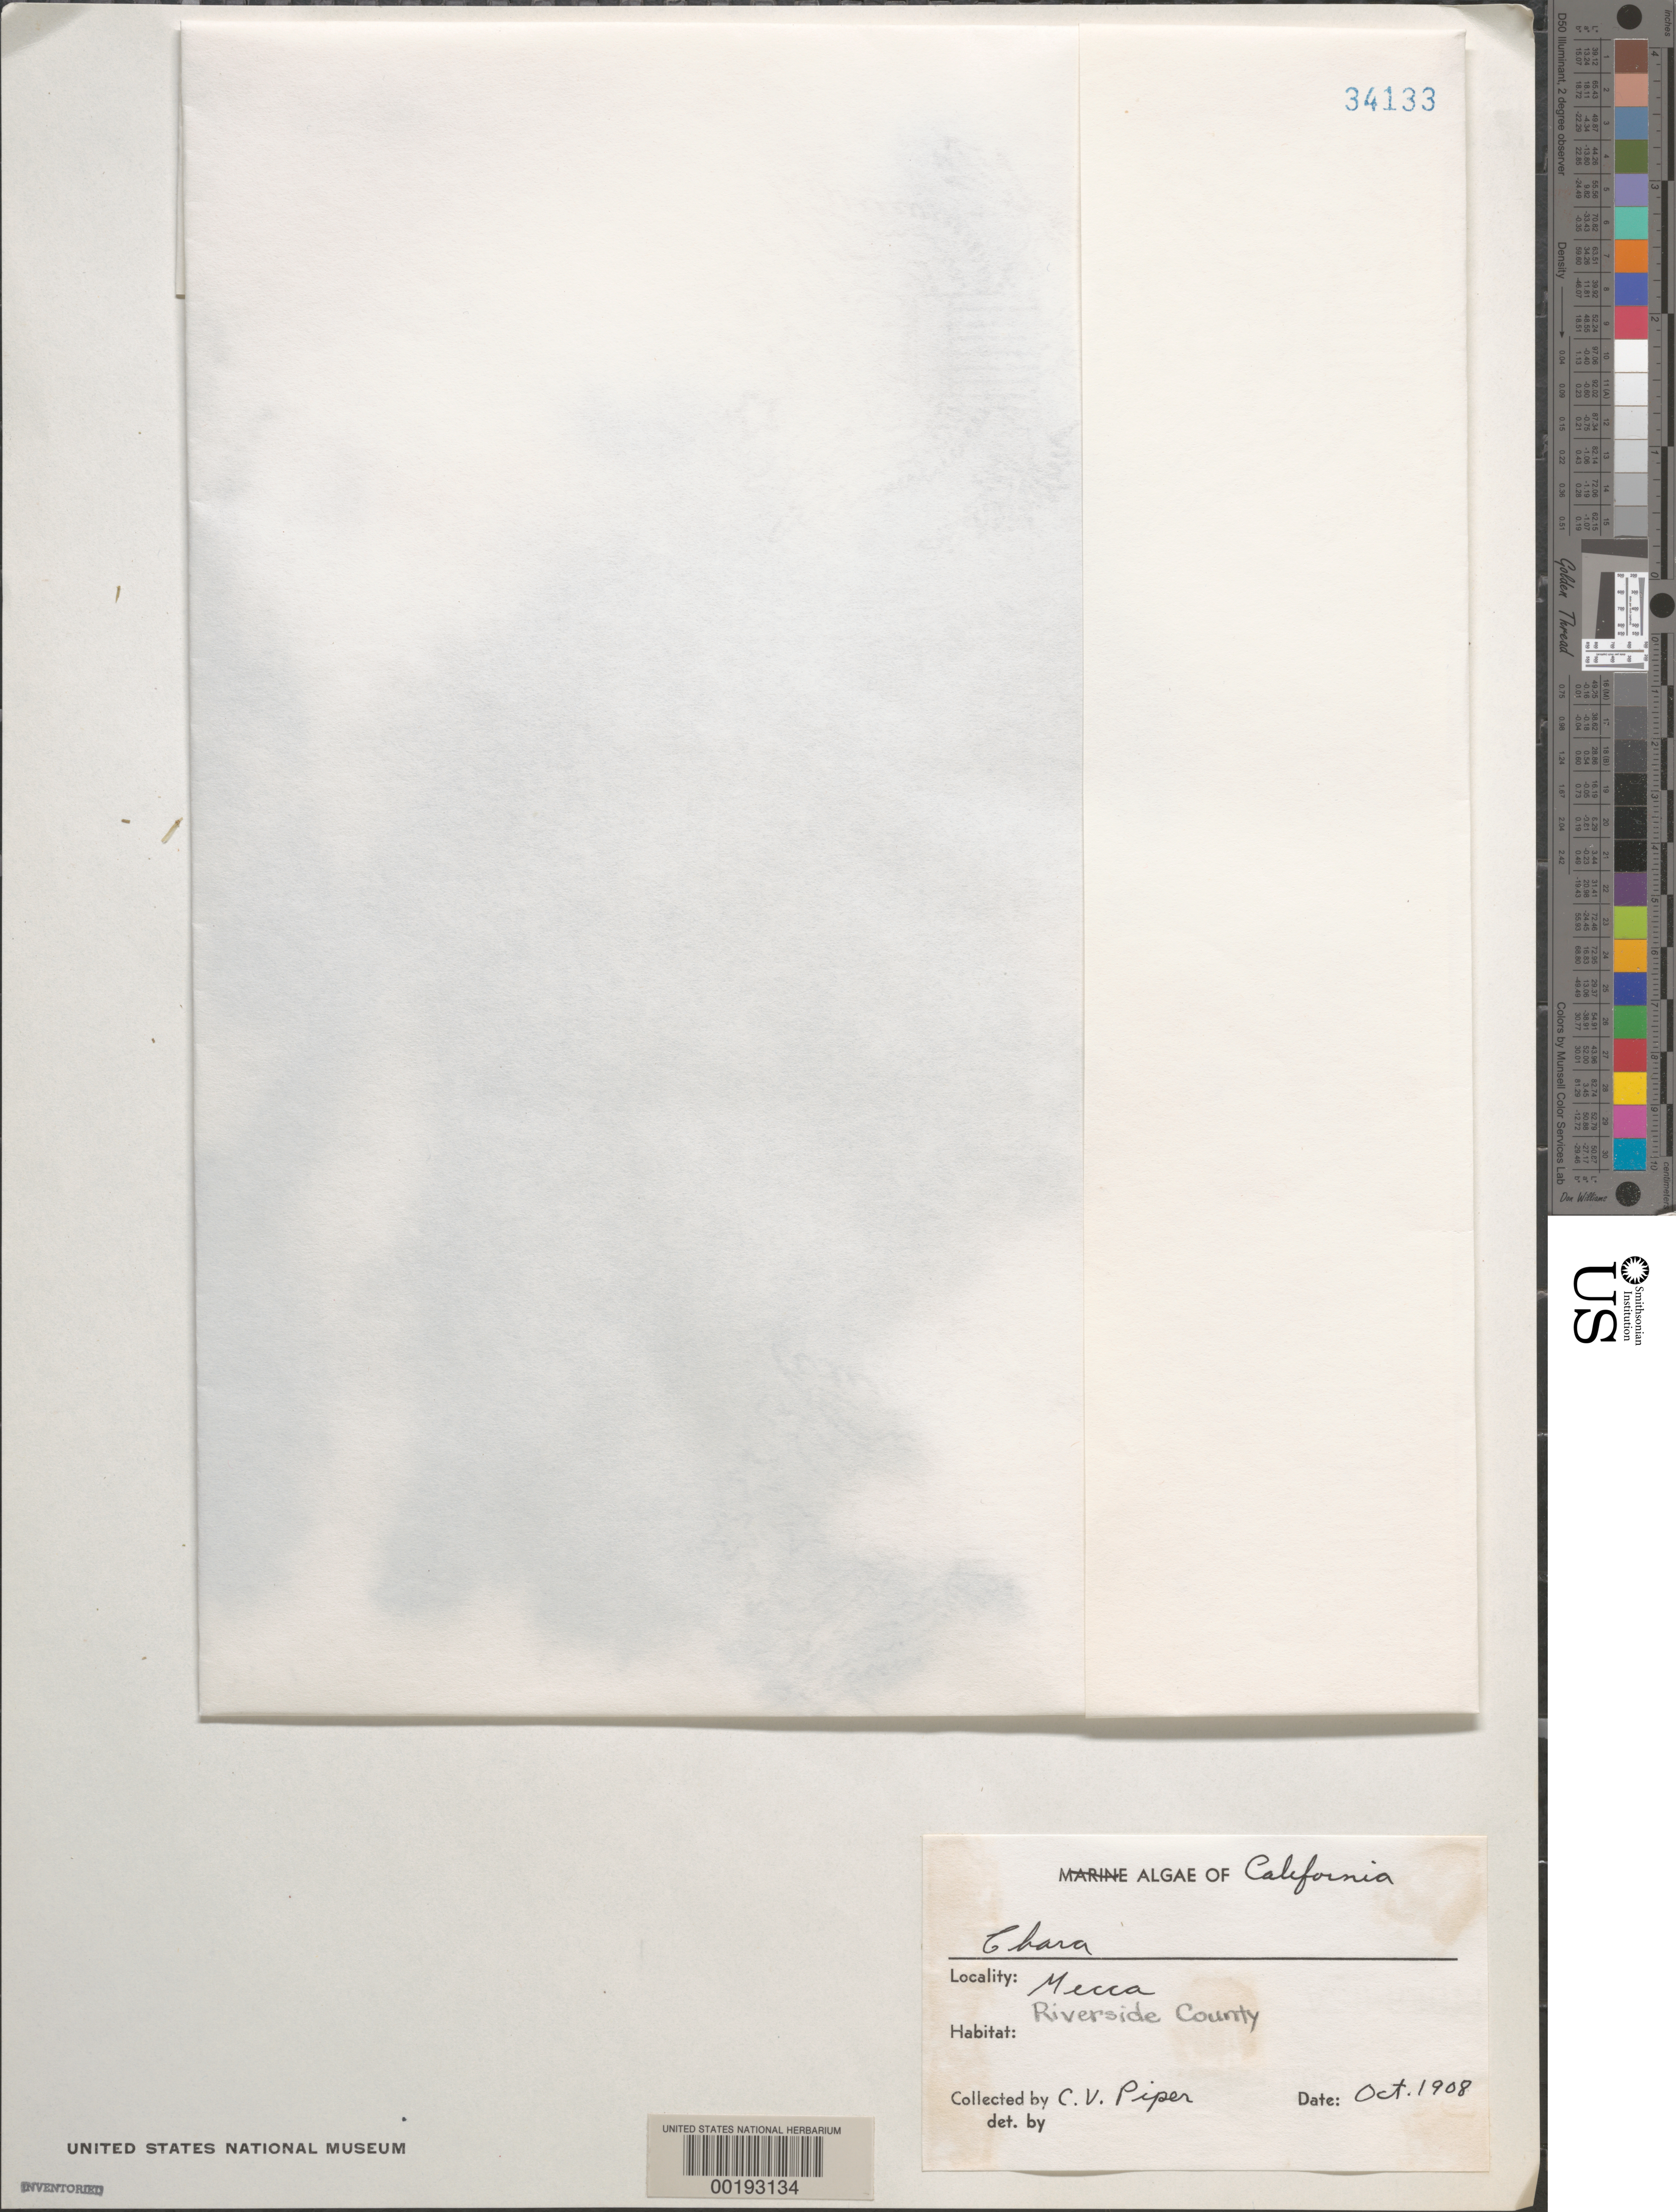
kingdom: Plantae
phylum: Charophyta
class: Charophyceae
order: Charales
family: Characeae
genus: Chara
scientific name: Chara sp.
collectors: C. V. Piper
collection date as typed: Oct 1908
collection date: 1908-10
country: United States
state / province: California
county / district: Riverside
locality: Mecca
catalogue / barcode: US 34133